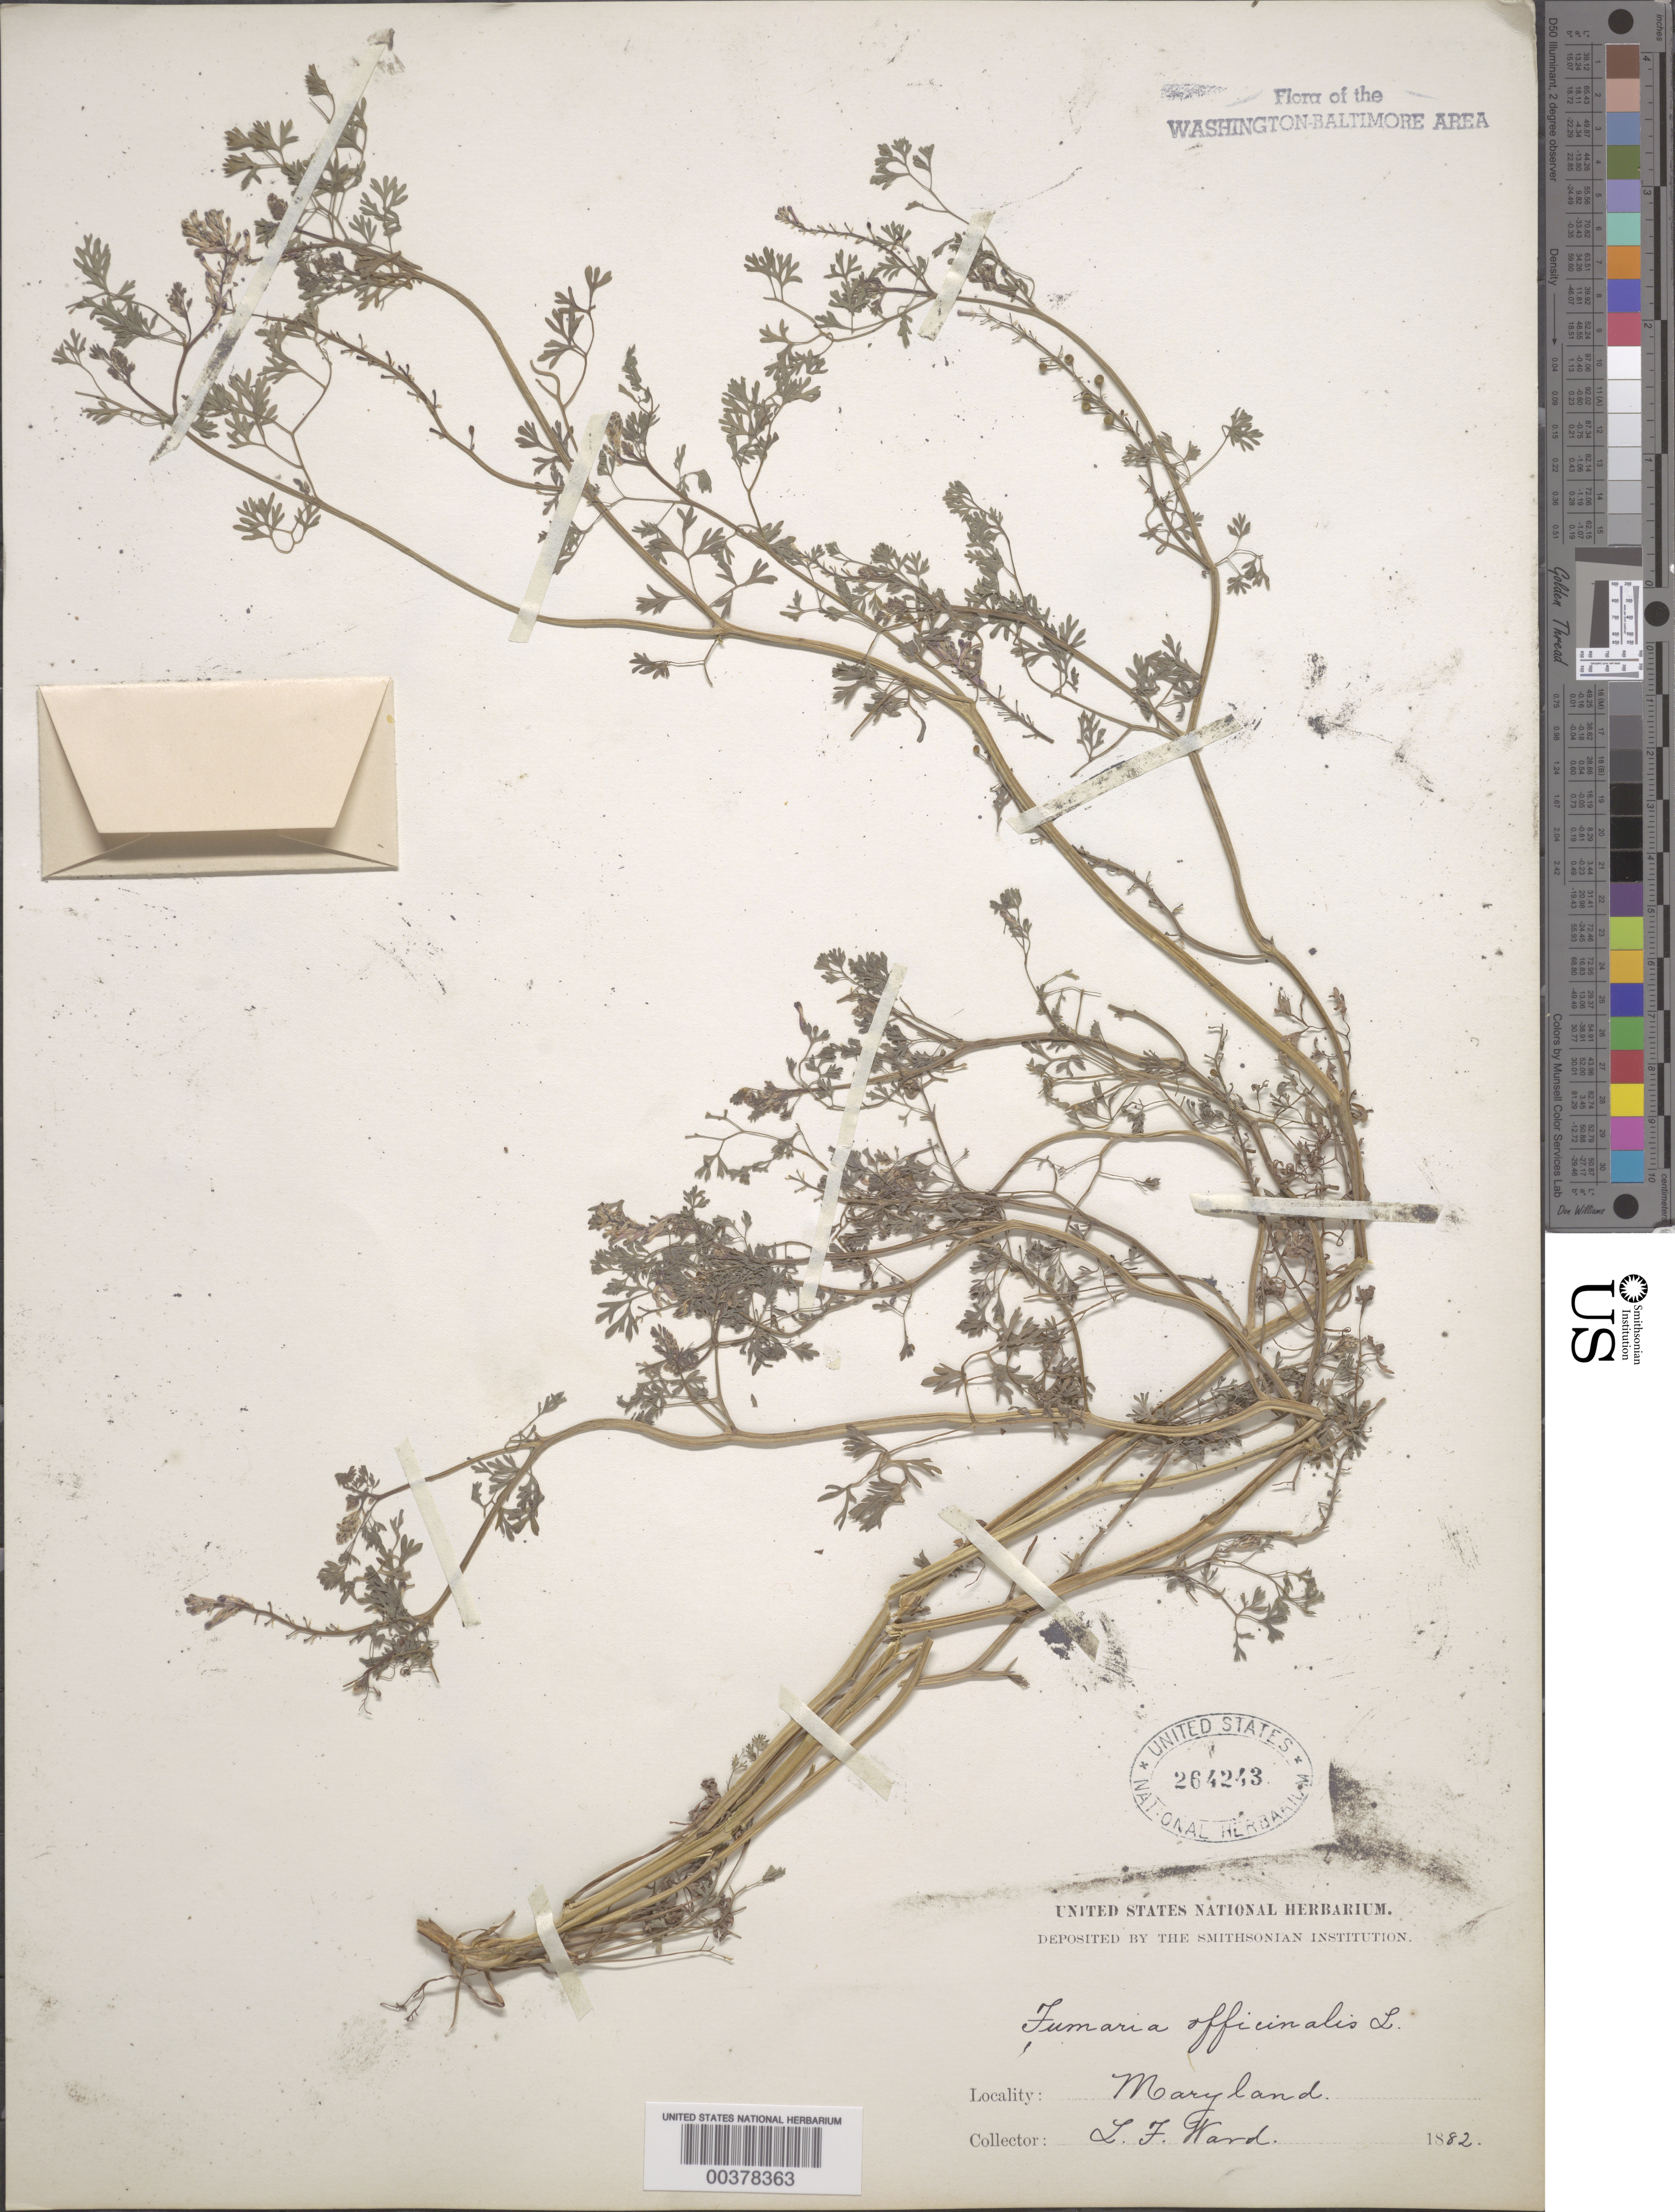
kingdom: Plantae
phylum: Tracheophyta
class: Magnoliopsida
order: Ranunculales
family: Papaveraceae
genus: Fumaria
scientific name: Fumaria officinalis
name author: L.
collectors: L. F. Ward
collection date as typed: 1882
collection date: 1882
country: United States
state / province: Maryland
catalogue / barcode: US 264243